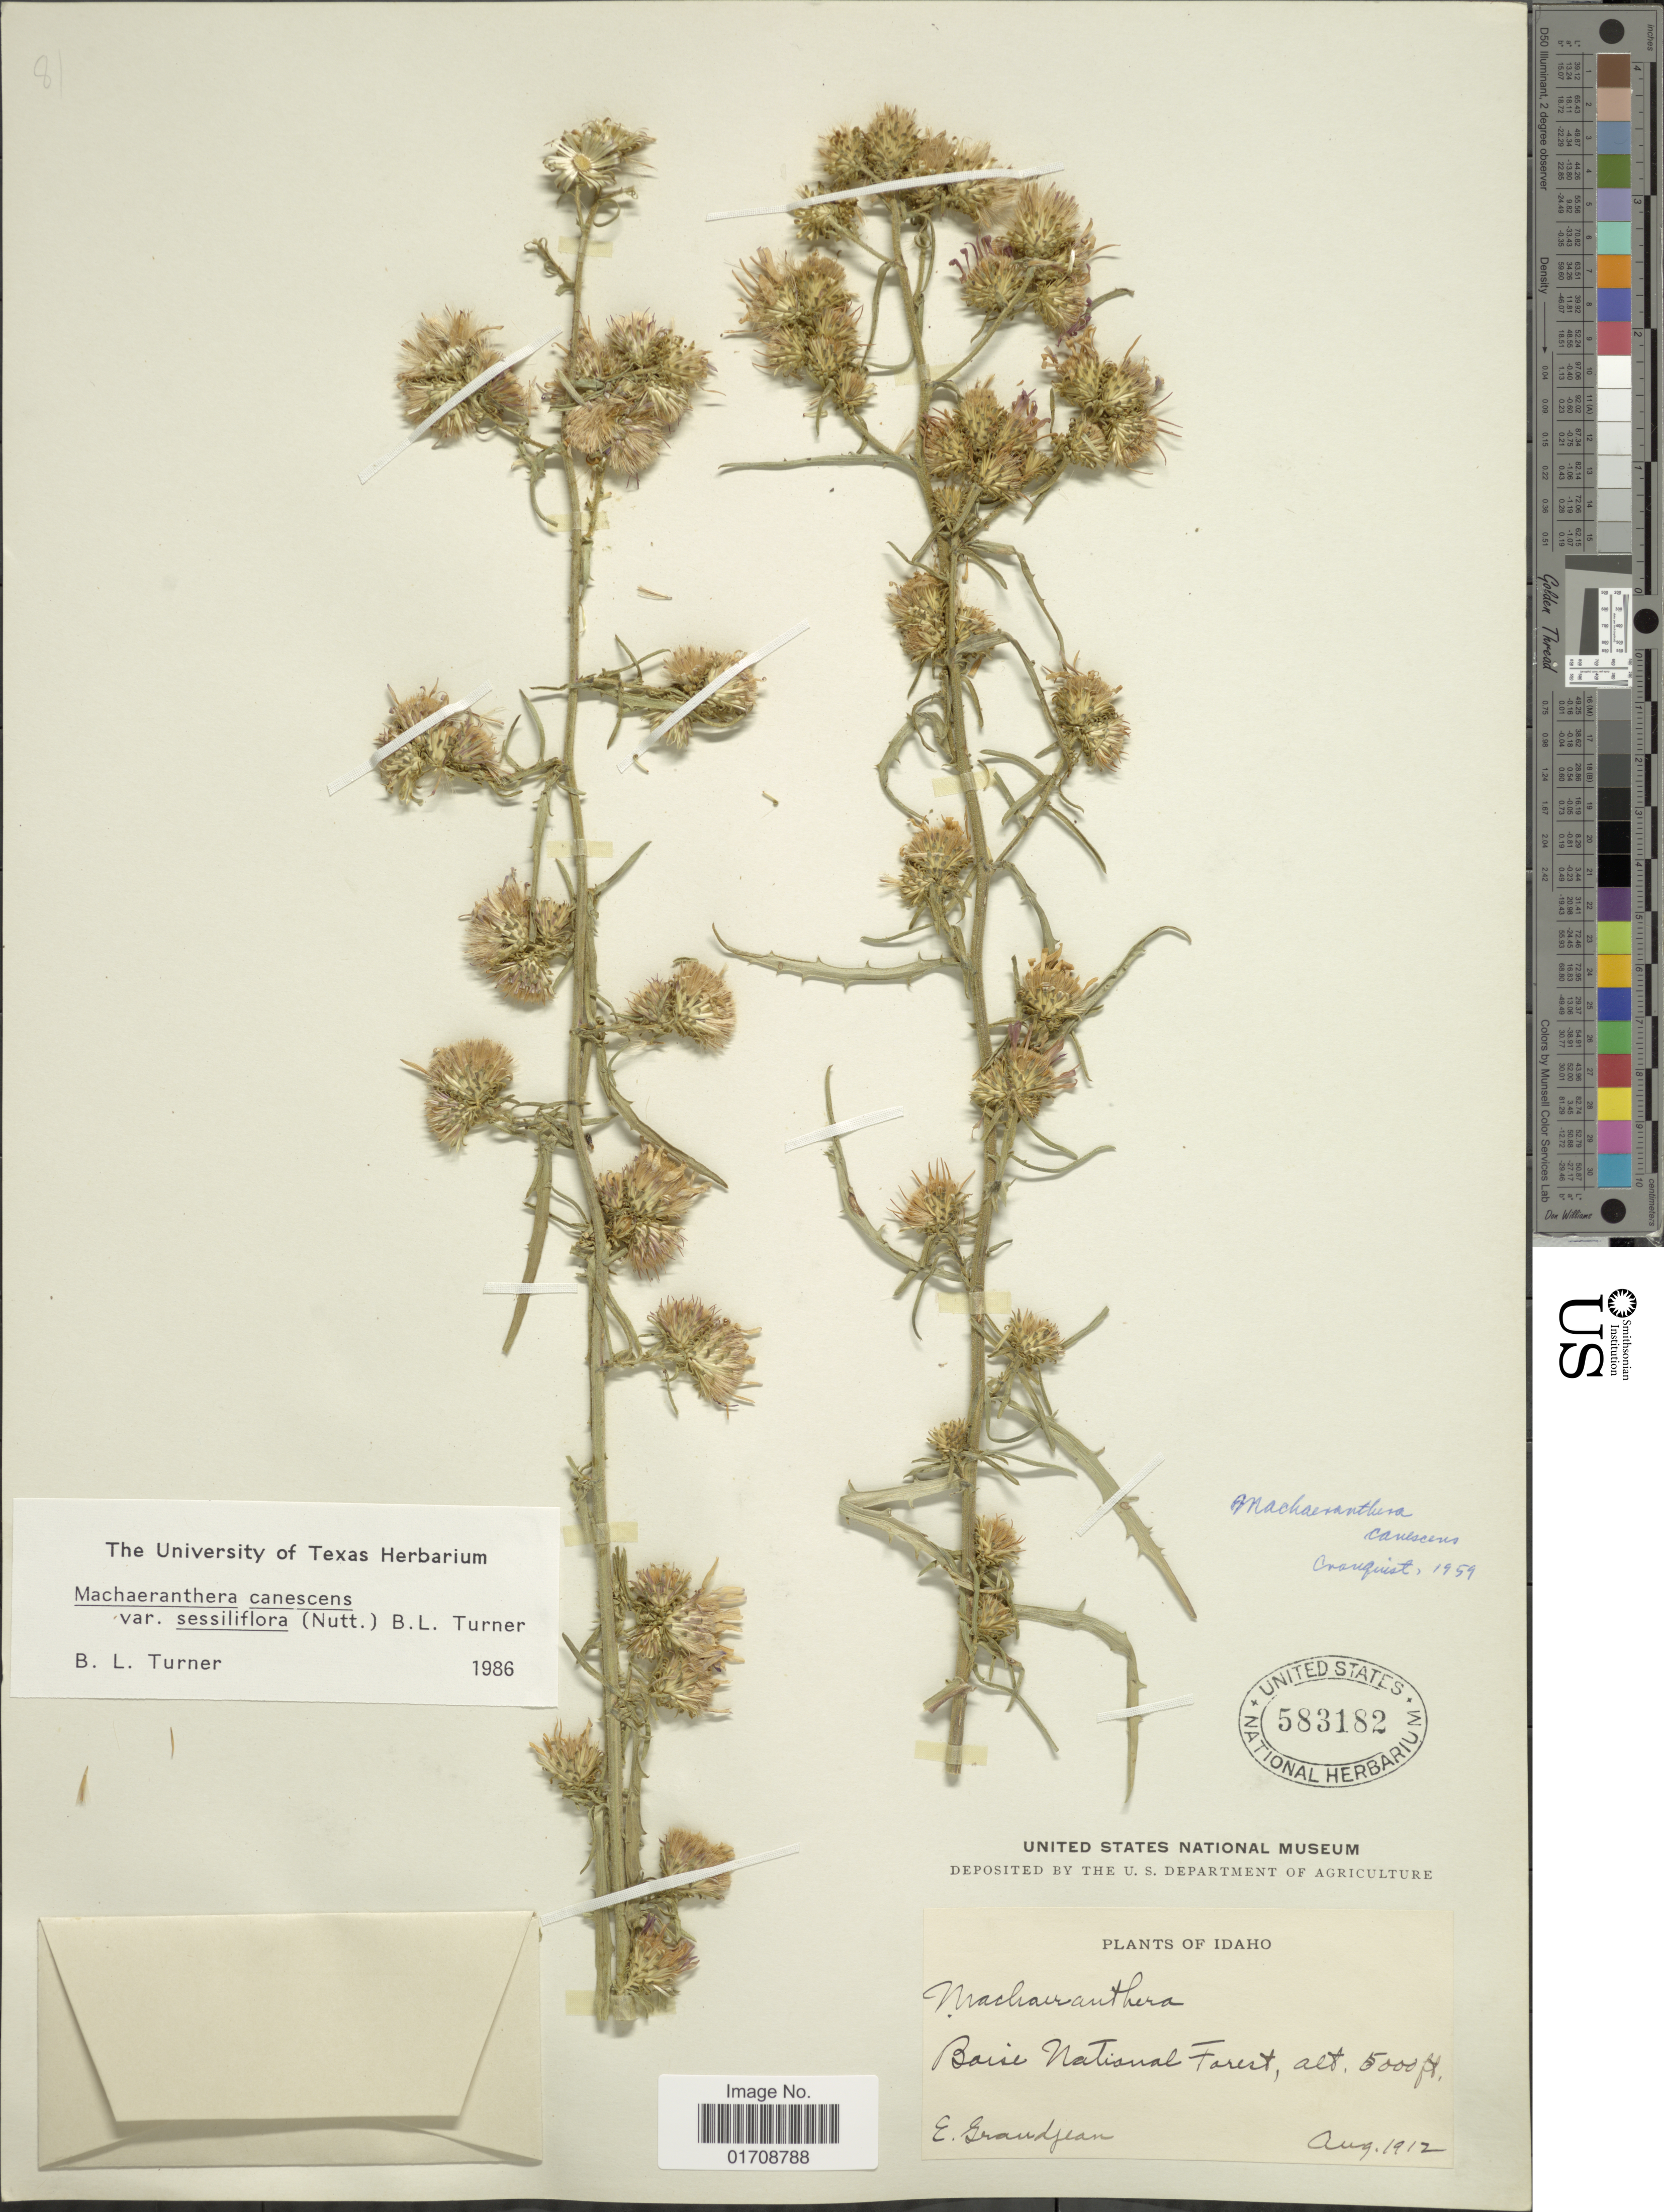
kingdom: Plantae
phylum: Tracheophyta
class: Magnoliopsida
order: Asterales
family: Asteraceae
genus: Machaeranthera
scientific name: Machaeranthera canescens var. sessiliflora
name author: (Nutt.) B.L. Turner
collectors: E. Grandjean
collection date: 1912-08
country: United States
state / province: Idaho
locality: Boise National Forest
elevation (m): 1524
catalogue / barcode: US 583182